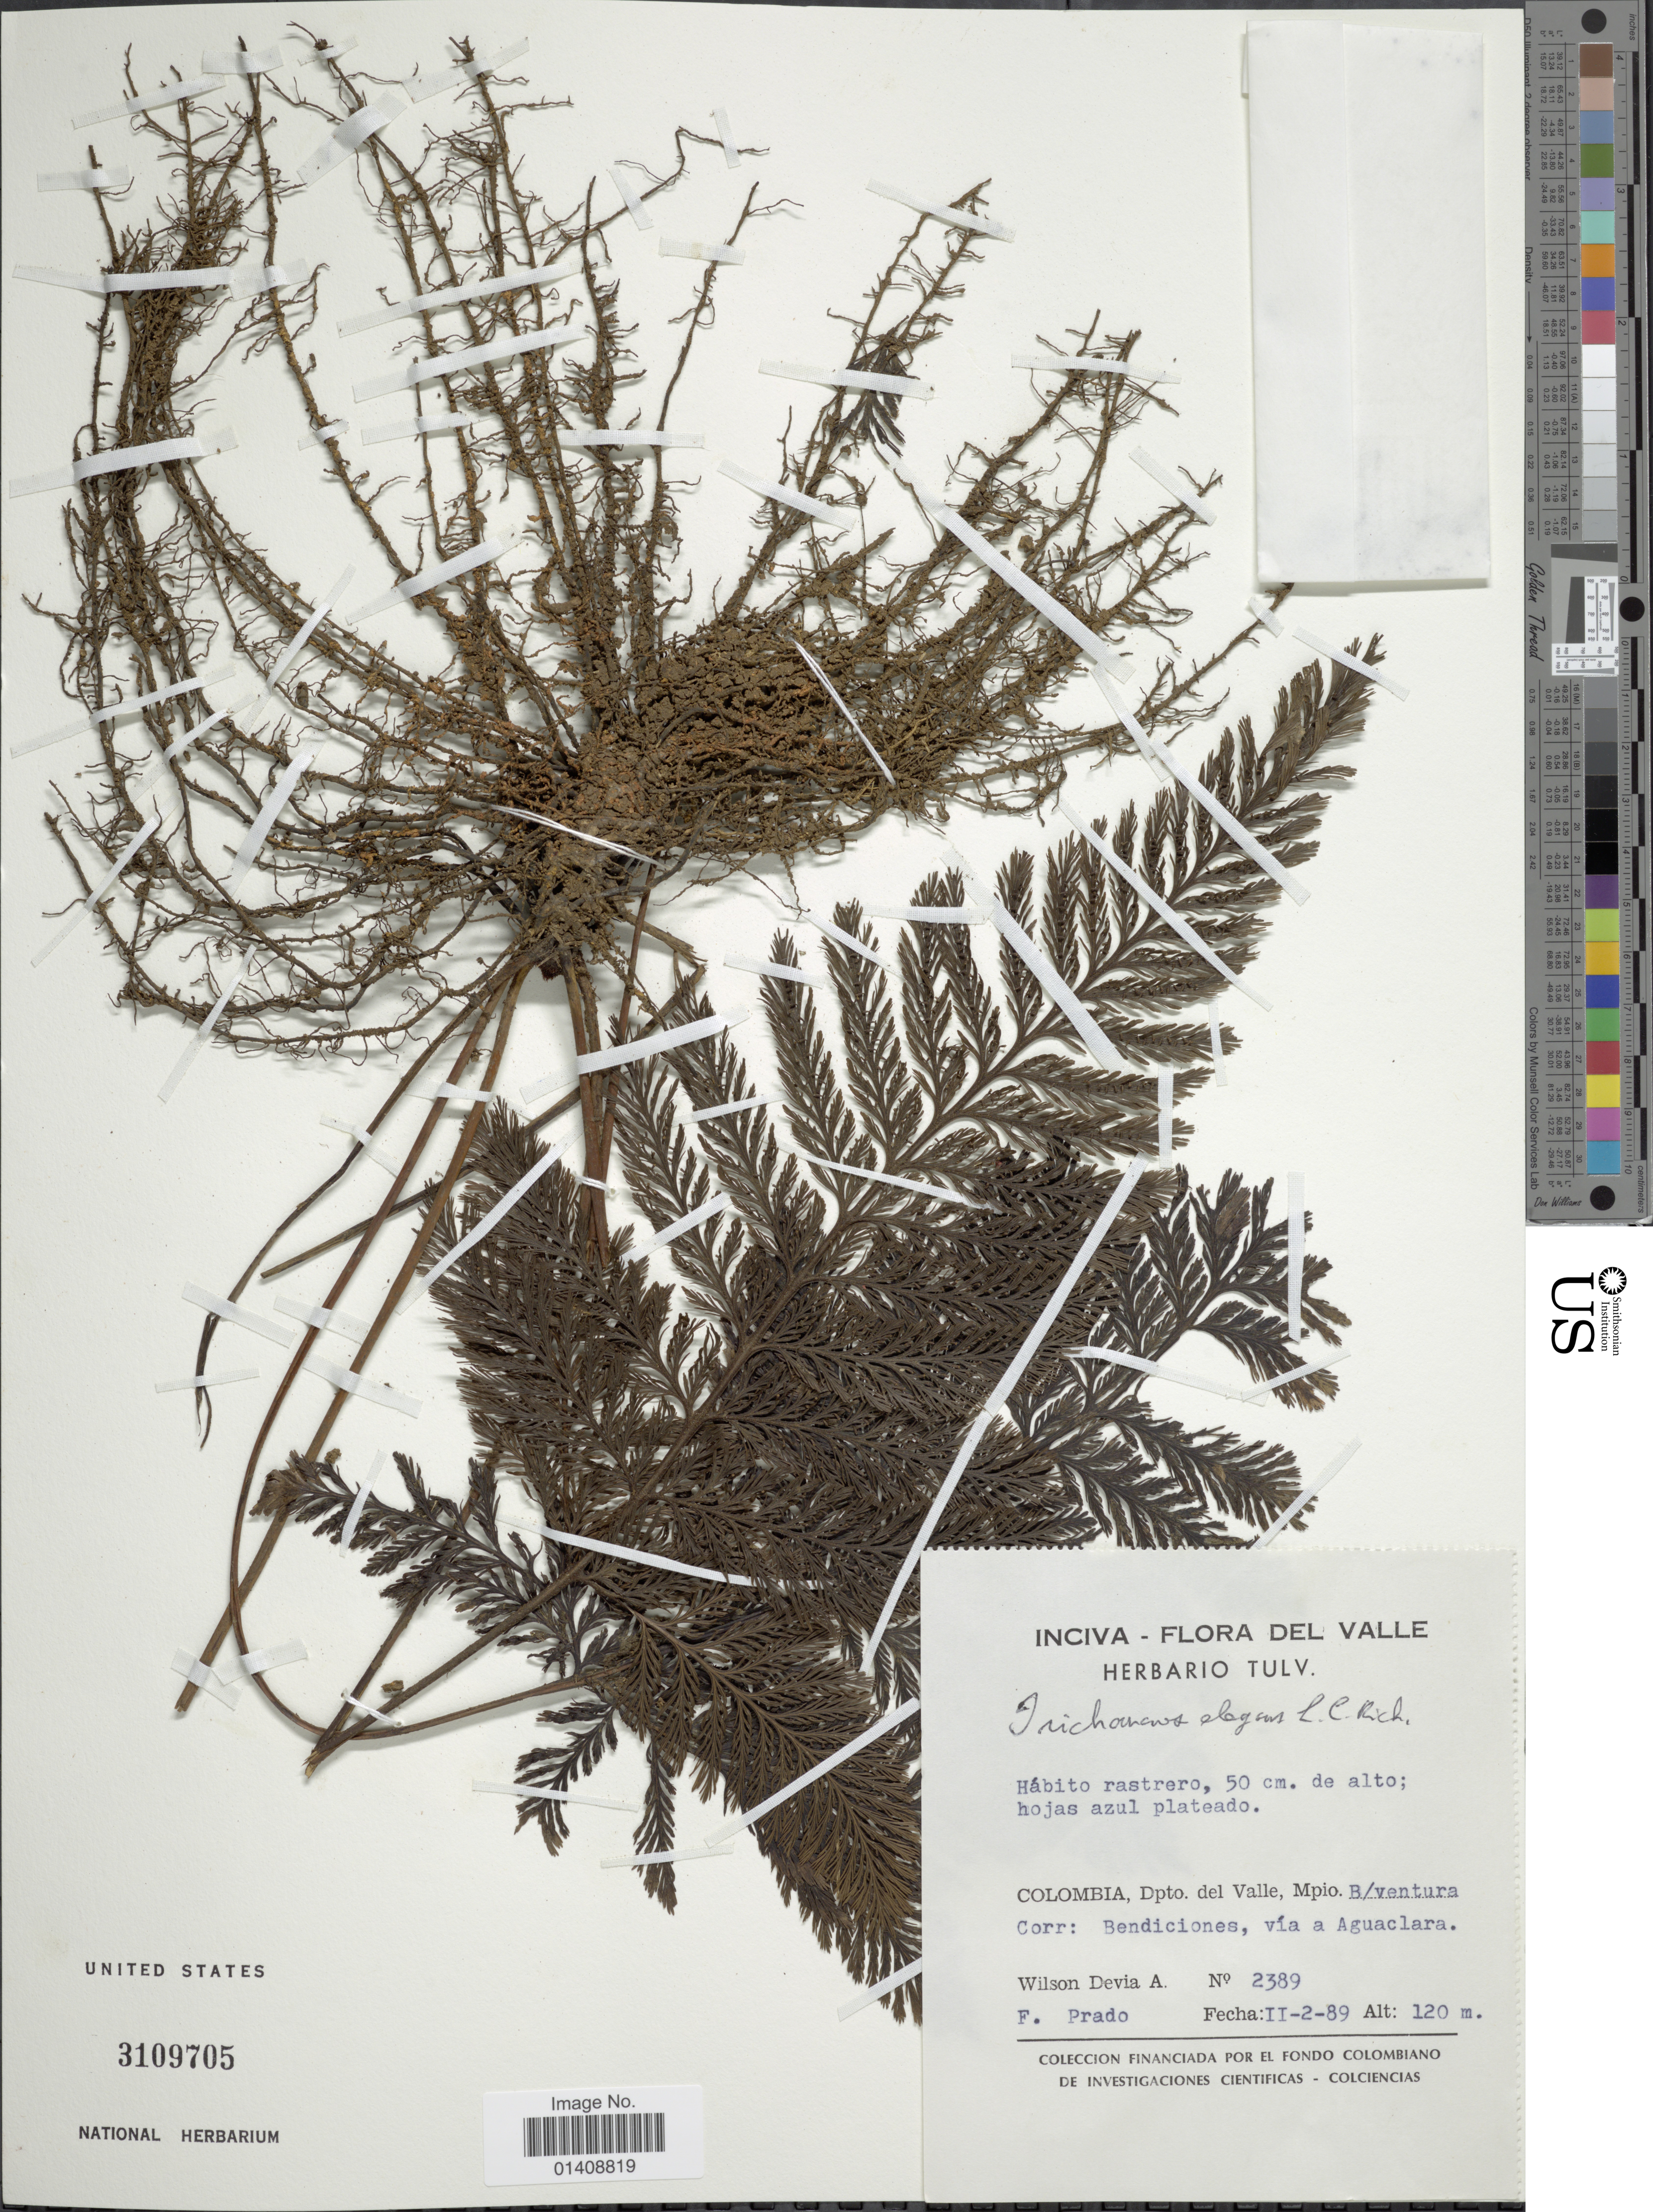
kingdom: Plantae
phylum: Tracheophyta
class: Polypodiopsida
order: Hymenophyllales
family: Hymenophyllaceae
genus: Trichomanes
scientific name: Trichomanes elegans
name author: Rich.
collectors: W. Devia A.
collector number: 2389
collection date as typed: Transcribed d/m/y: 2/2/89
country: Colombia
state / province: Valle del Cauca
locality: Mpio. B/ventura Corr: Bendiciones, via a Aguaclara.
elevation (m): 120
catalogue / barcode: US 3109705